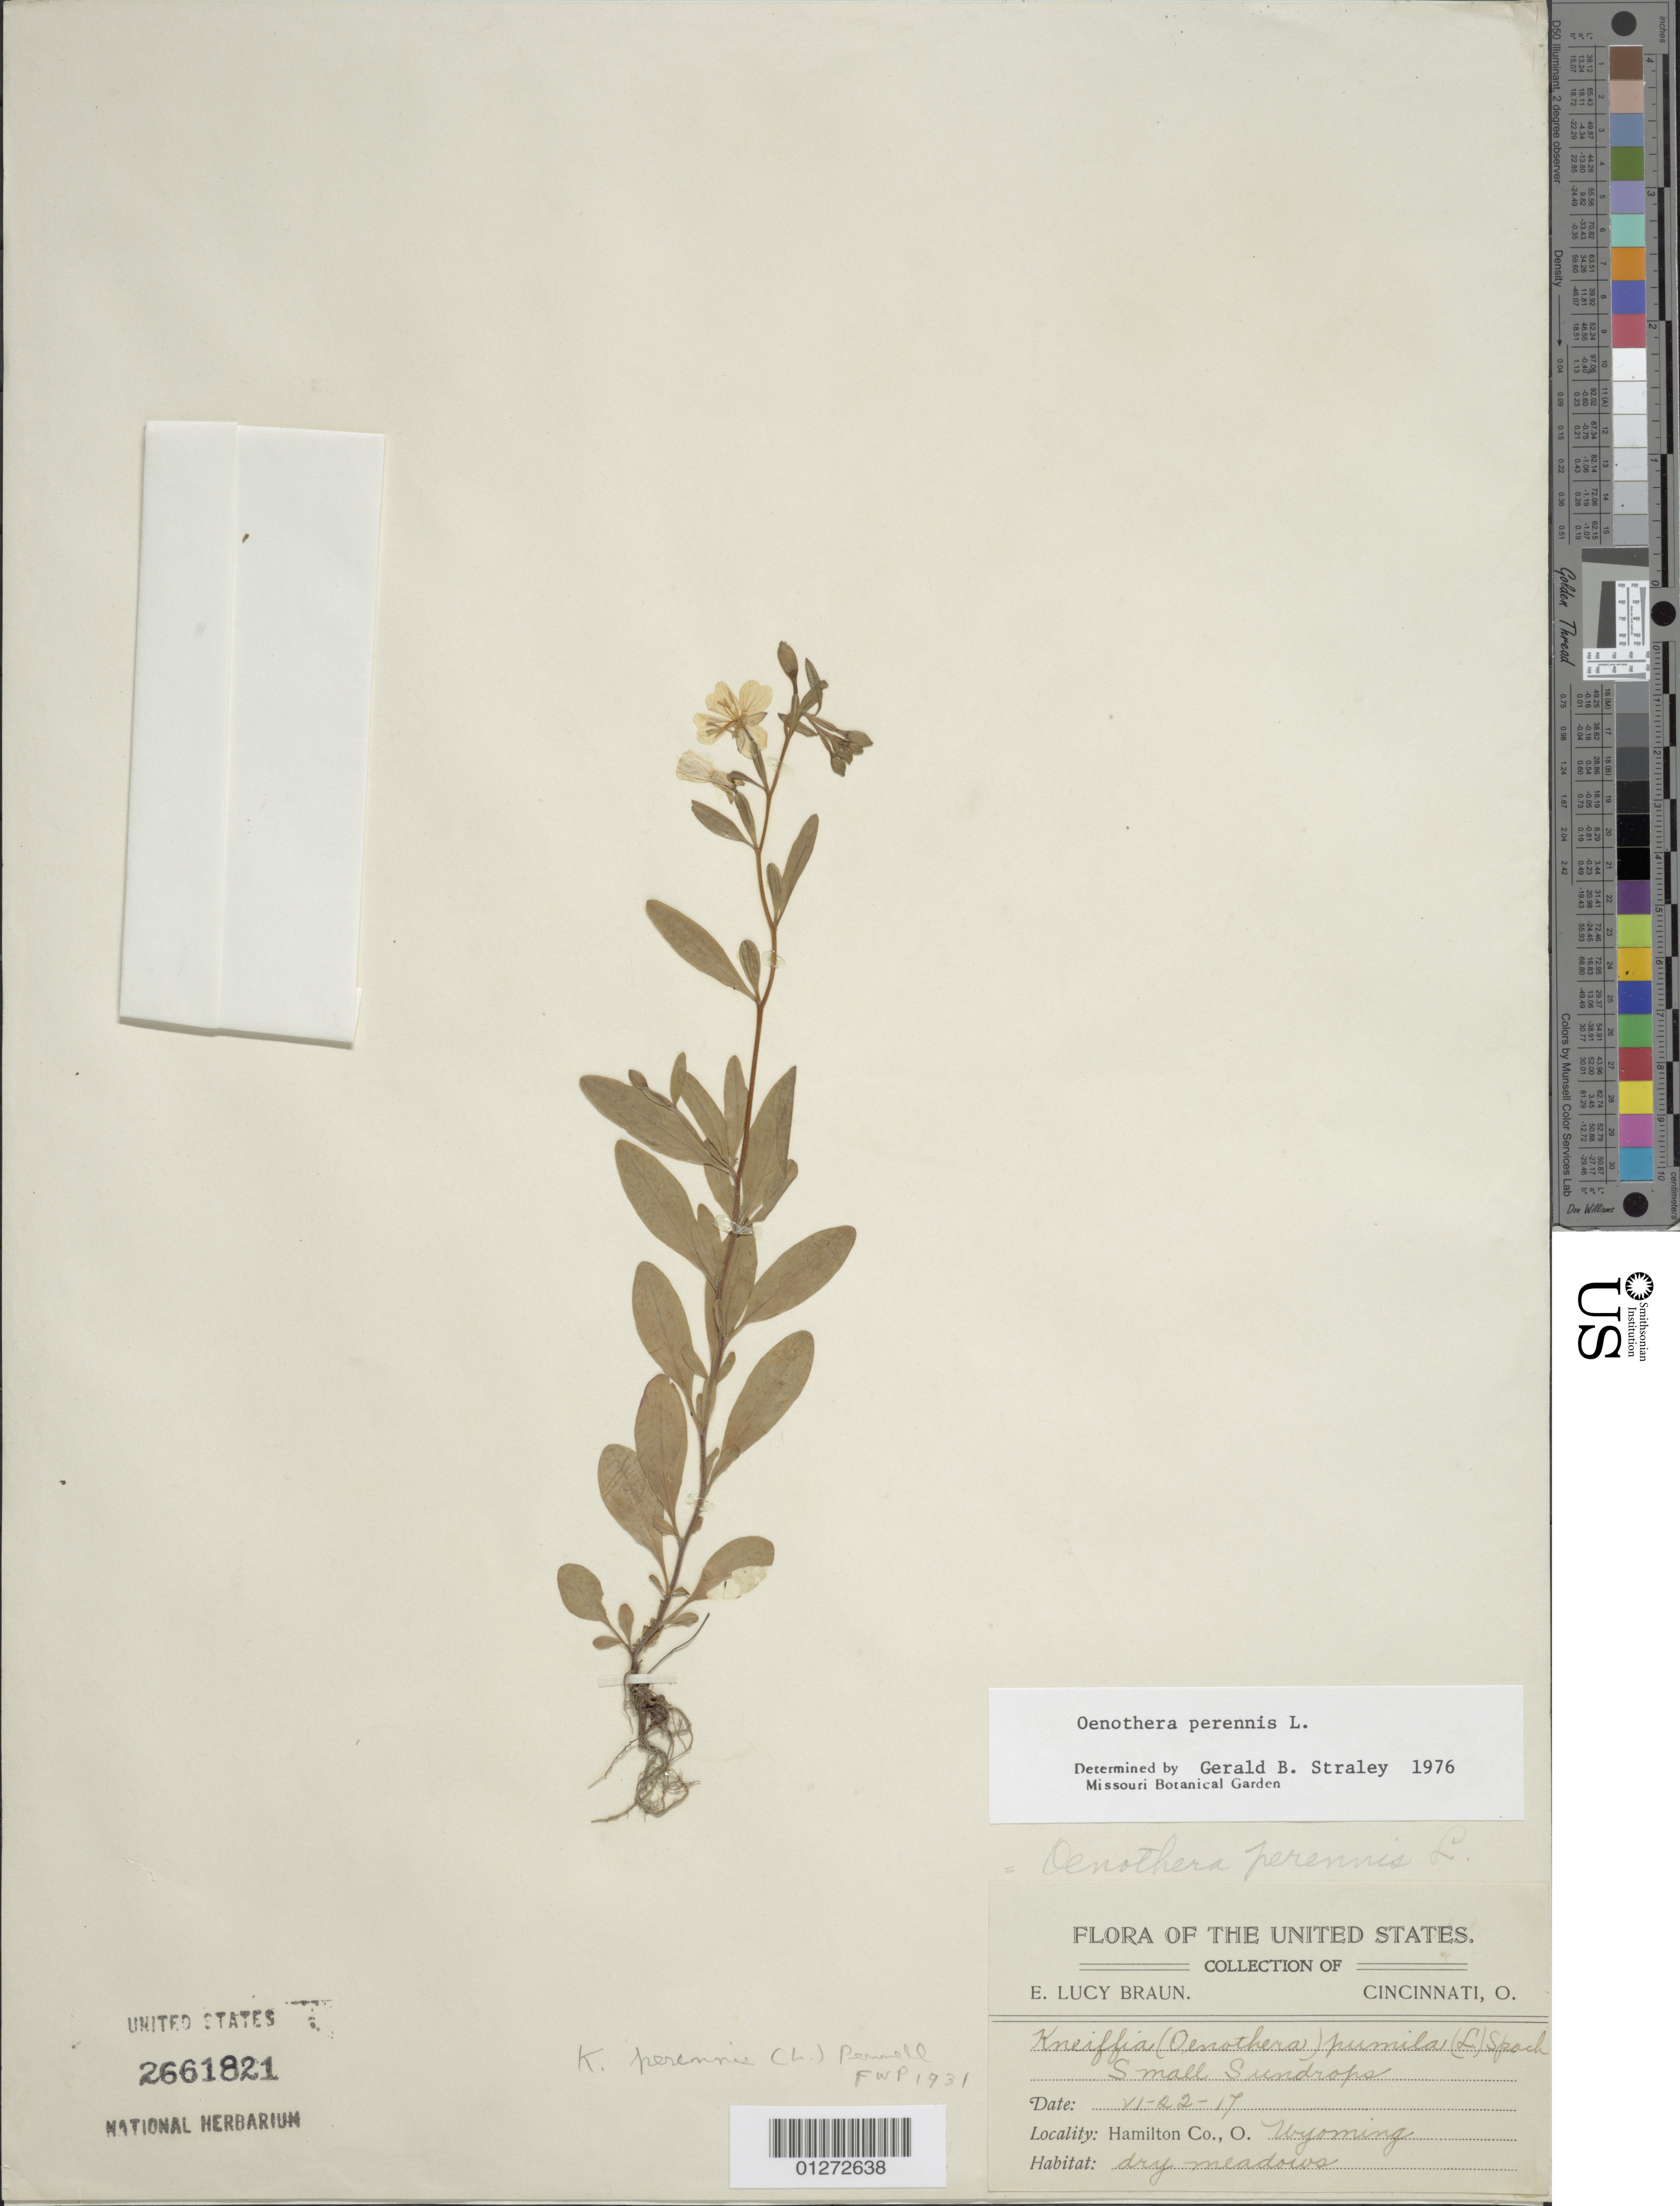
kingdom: Plantae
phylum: Tracheophyta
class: Magnoliopsida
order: Myrtales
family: Onagraceae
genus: Oenothera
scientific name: Oenothera perennis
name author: L.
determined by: Straley, G. B.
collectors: E. L. Braun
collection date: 1917-06-22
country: United States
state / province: Wyoming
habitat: Dry meadows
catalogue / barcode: US 2661821